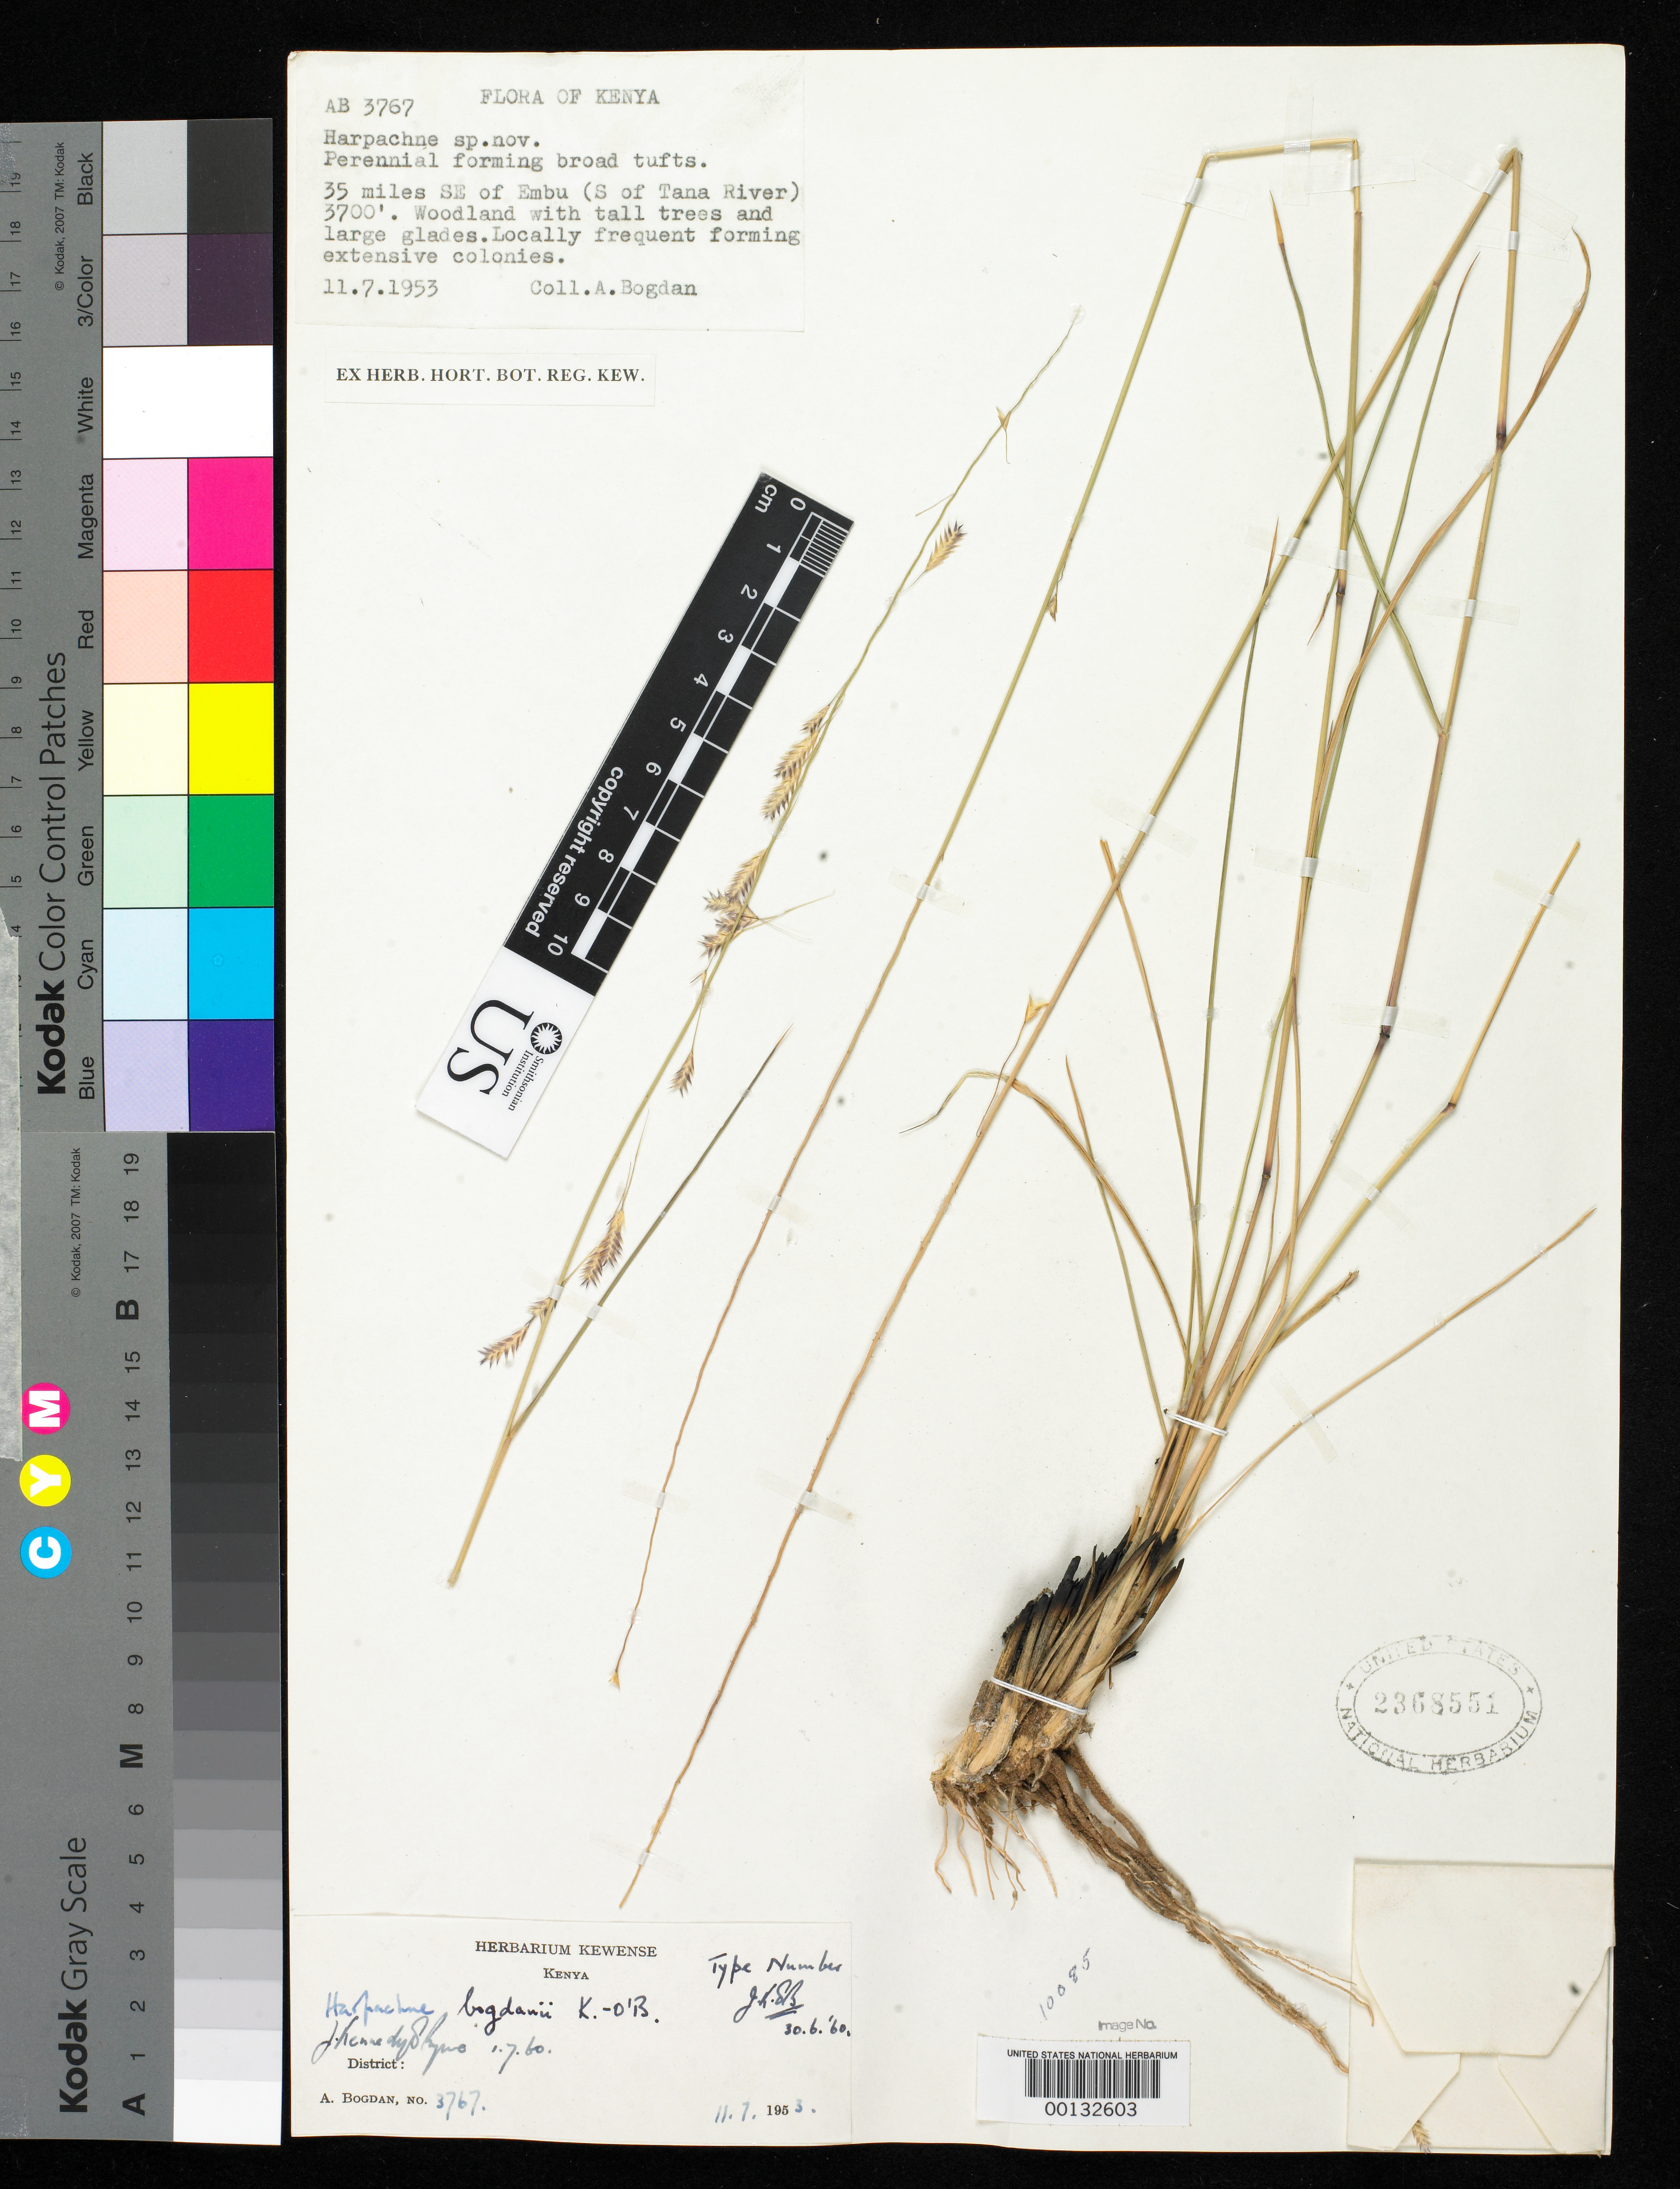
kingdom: Plantae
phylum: Tracheophyta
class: Liliopsida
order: Poales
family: Poaceae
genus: Harpachne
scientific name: Harpachne bogdanii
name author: Kenn.-O'Byrne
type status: Syntype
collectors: A. Bogdan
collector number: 3767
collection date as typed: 11 Jul 1953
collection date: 1953-07-11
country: Kenya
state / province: Embu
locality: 35 mi SE of Embu (S of Tana River); alt. 3700 ft.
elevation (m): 1128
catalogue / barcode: US 2368551